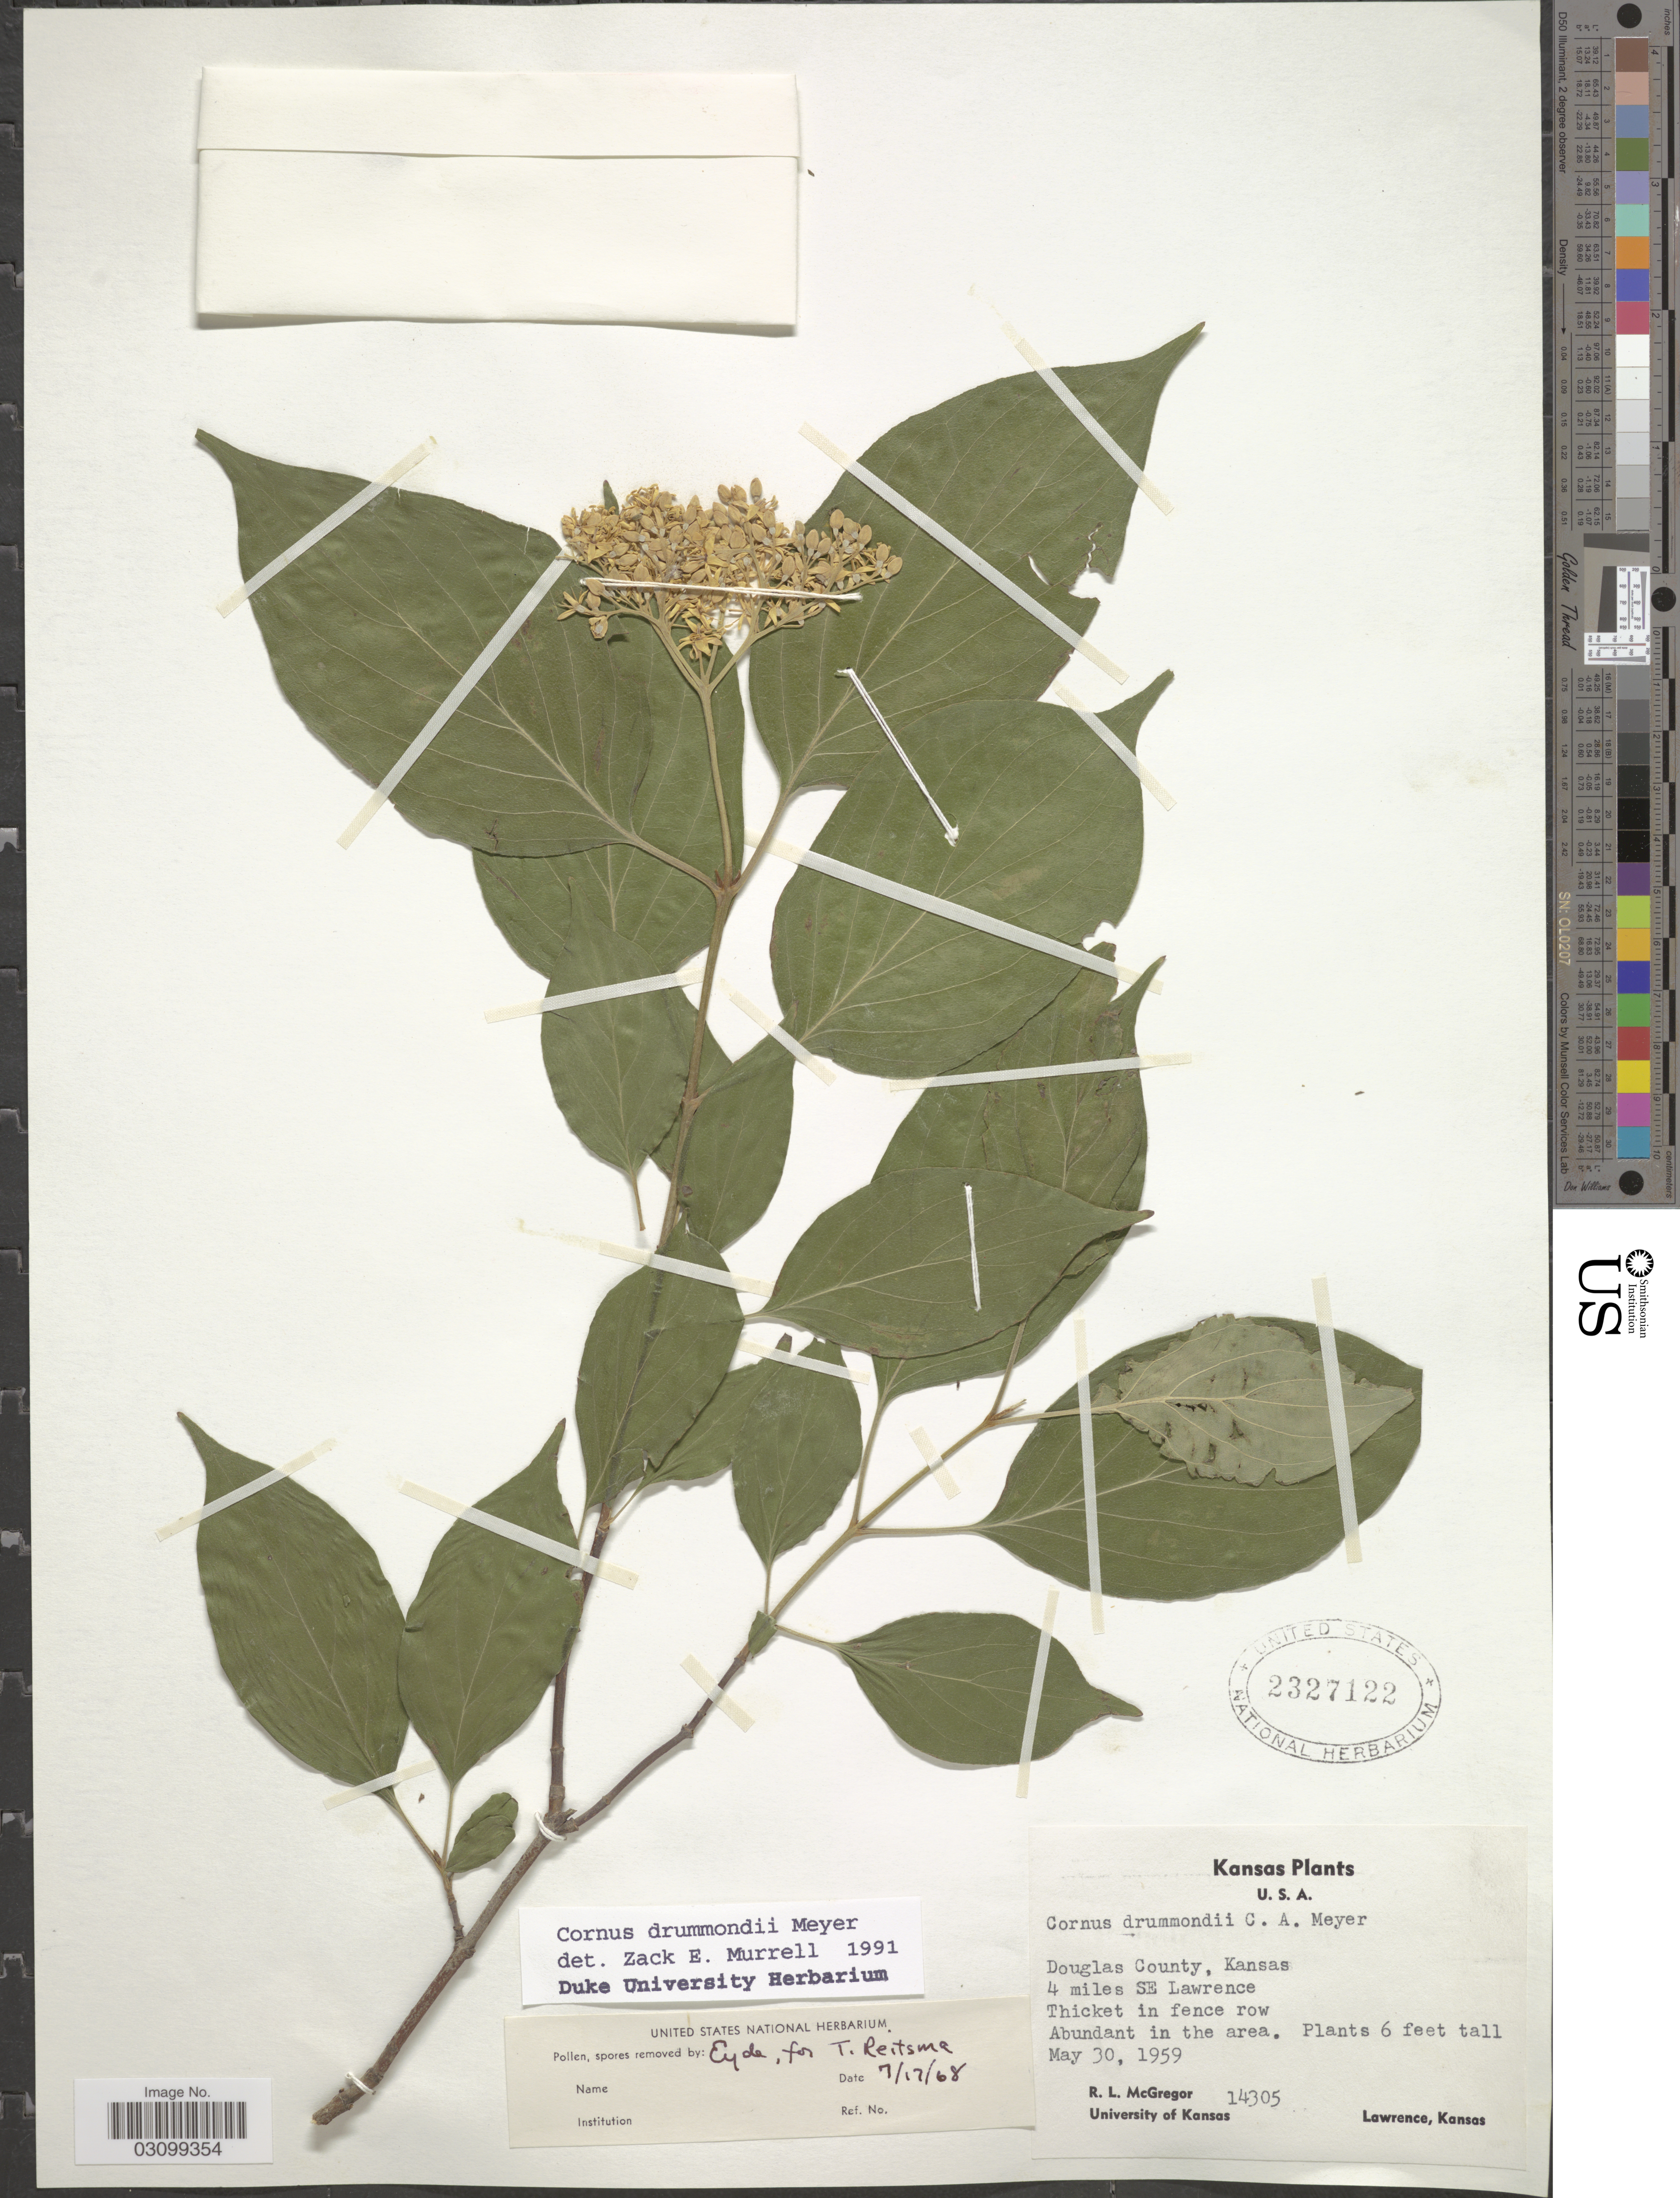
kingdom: Plantae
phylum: Tracheophyta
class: Magnoliopsida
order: Cornales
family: Cornaceae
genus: Cornus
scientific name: Cornus drummondii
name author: C.A. Mey.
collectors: R. McGregor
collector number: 14305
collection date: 1959-05-30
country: United States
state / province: Kansas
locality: Douglas County. 4 miles SE Lawrence.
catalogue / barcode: US 2327122